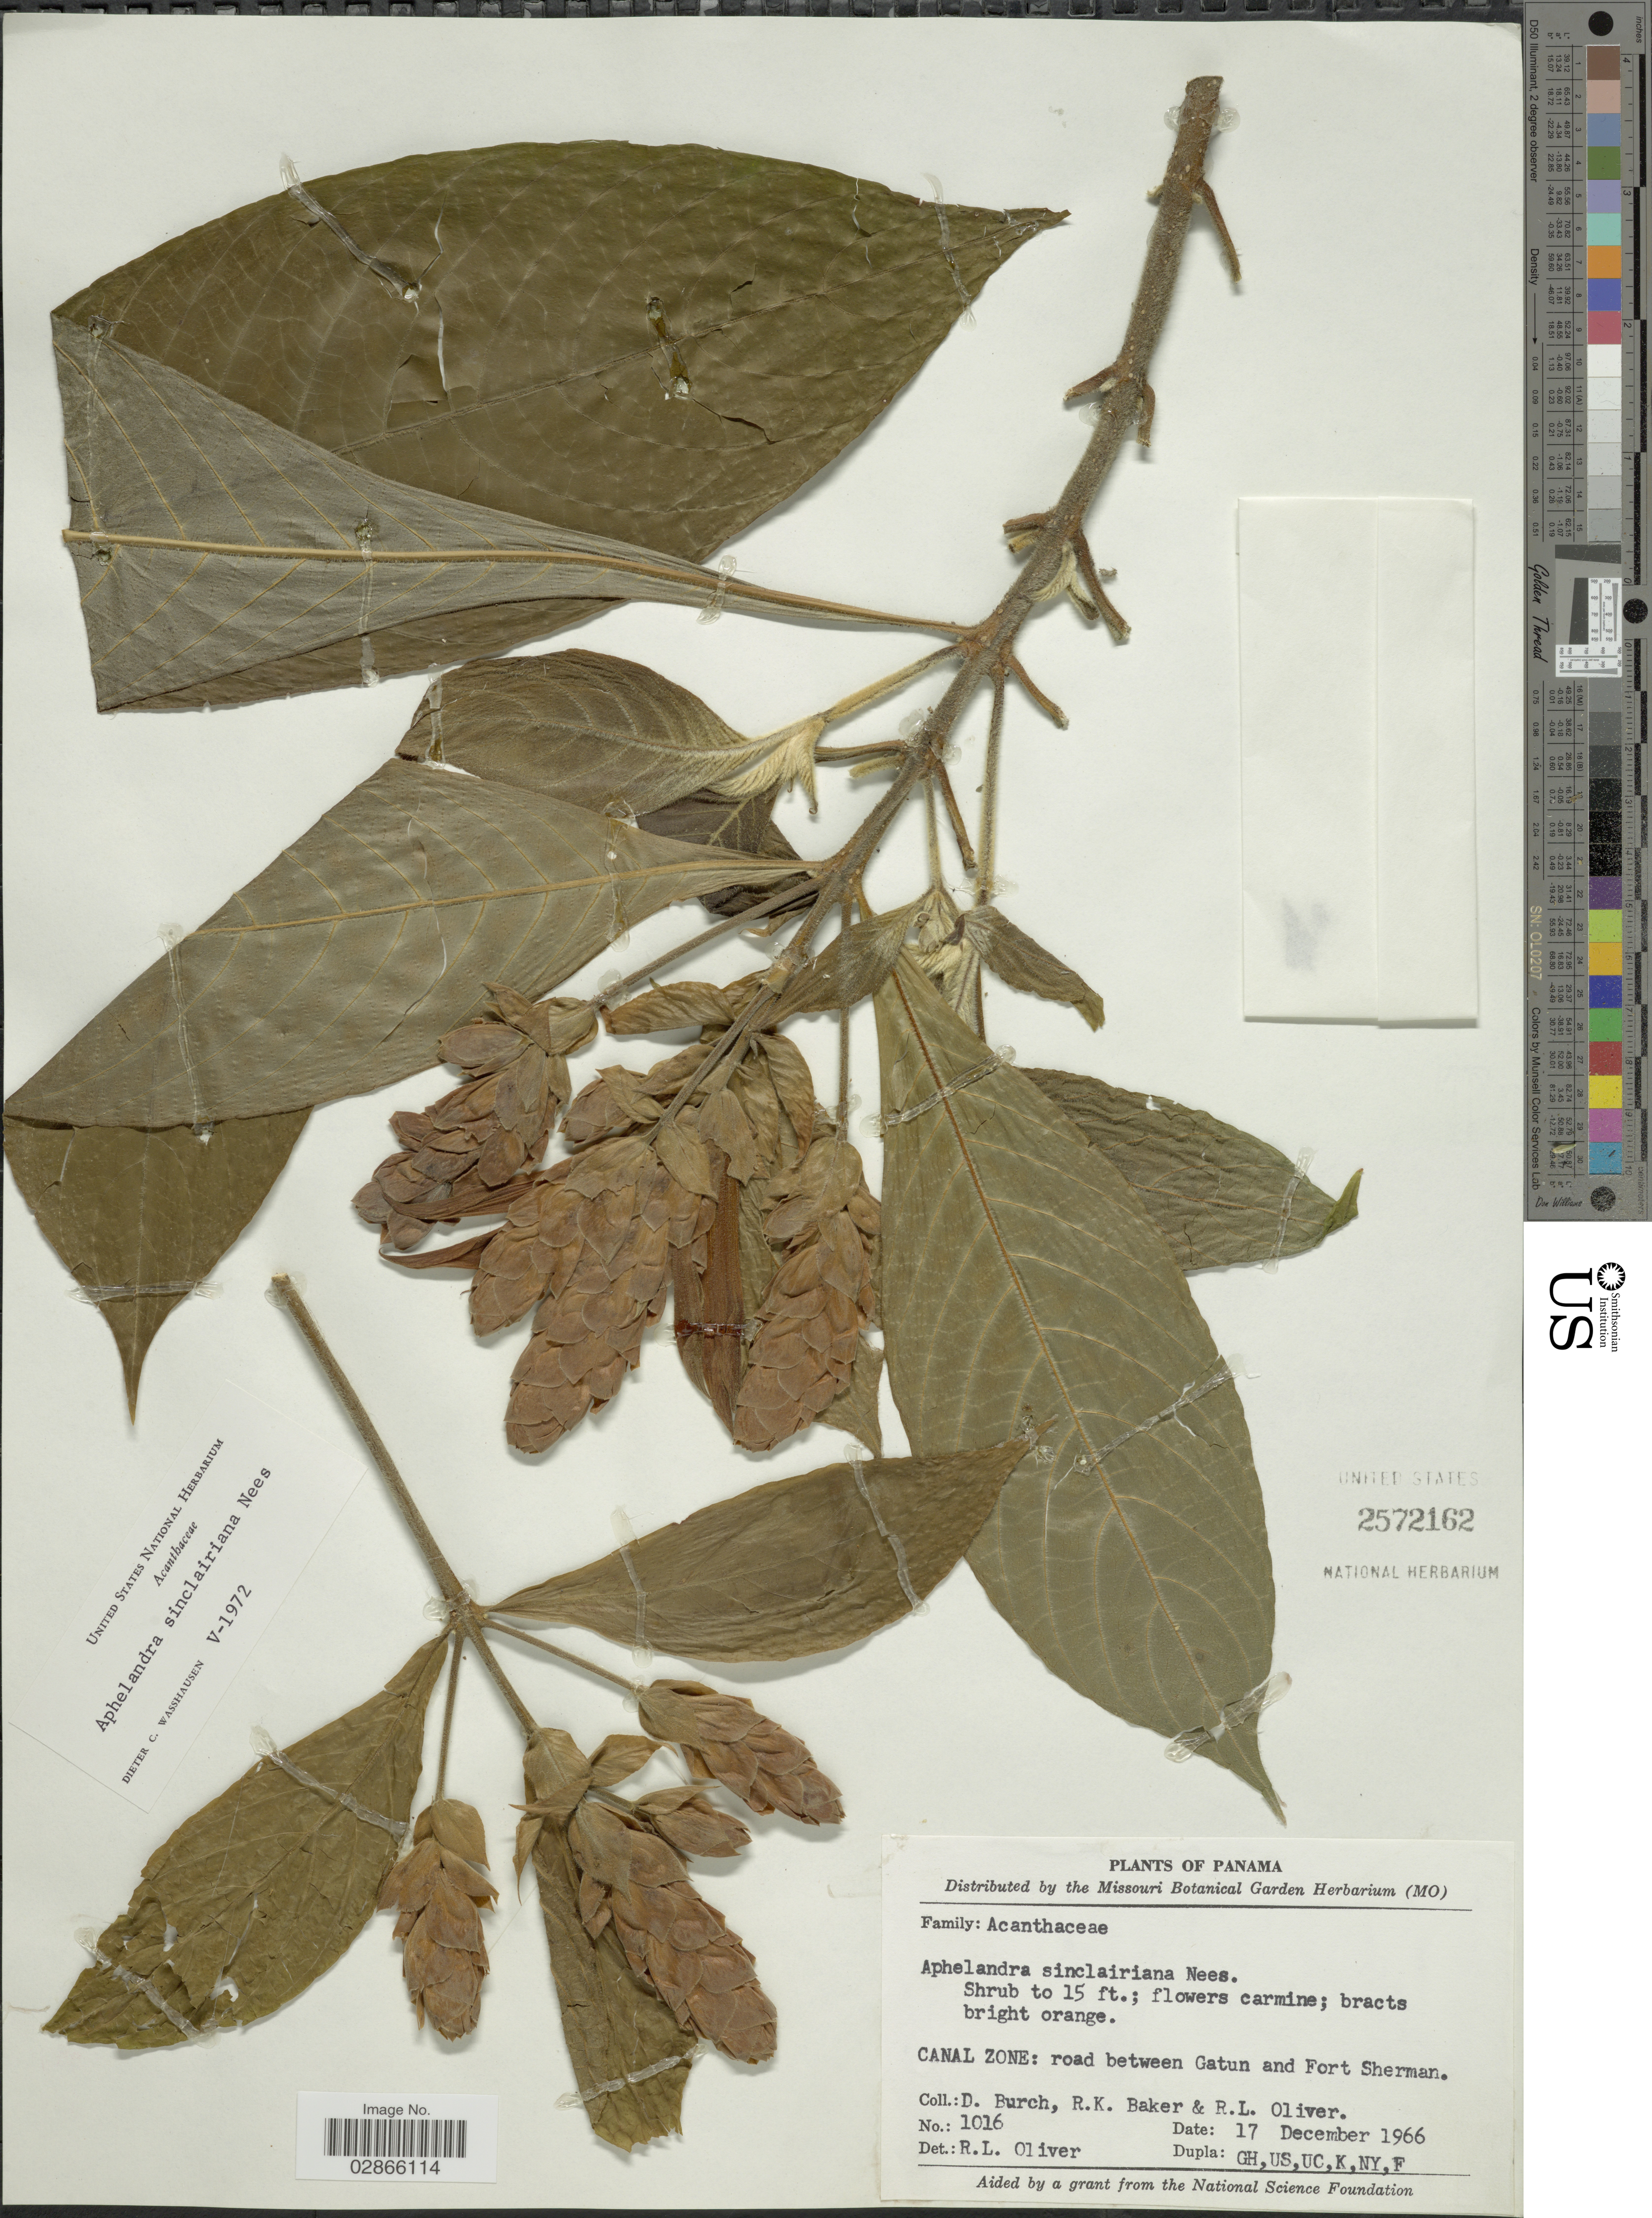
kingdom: Plantae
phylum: Tracheophyta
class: Magnoliopsida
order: Lamiales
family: Acanthaceae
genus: Aphelandra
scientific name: Aphelandra sinclairiana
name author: Nees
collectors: D. Burch, R. K. Baker & R. Oliver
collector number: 1016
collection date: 1966-12-17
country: Panama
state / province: Colón / Panamá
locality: Canal Zone: road between Gatun and Fort Sherman.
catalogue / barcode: US 2572162